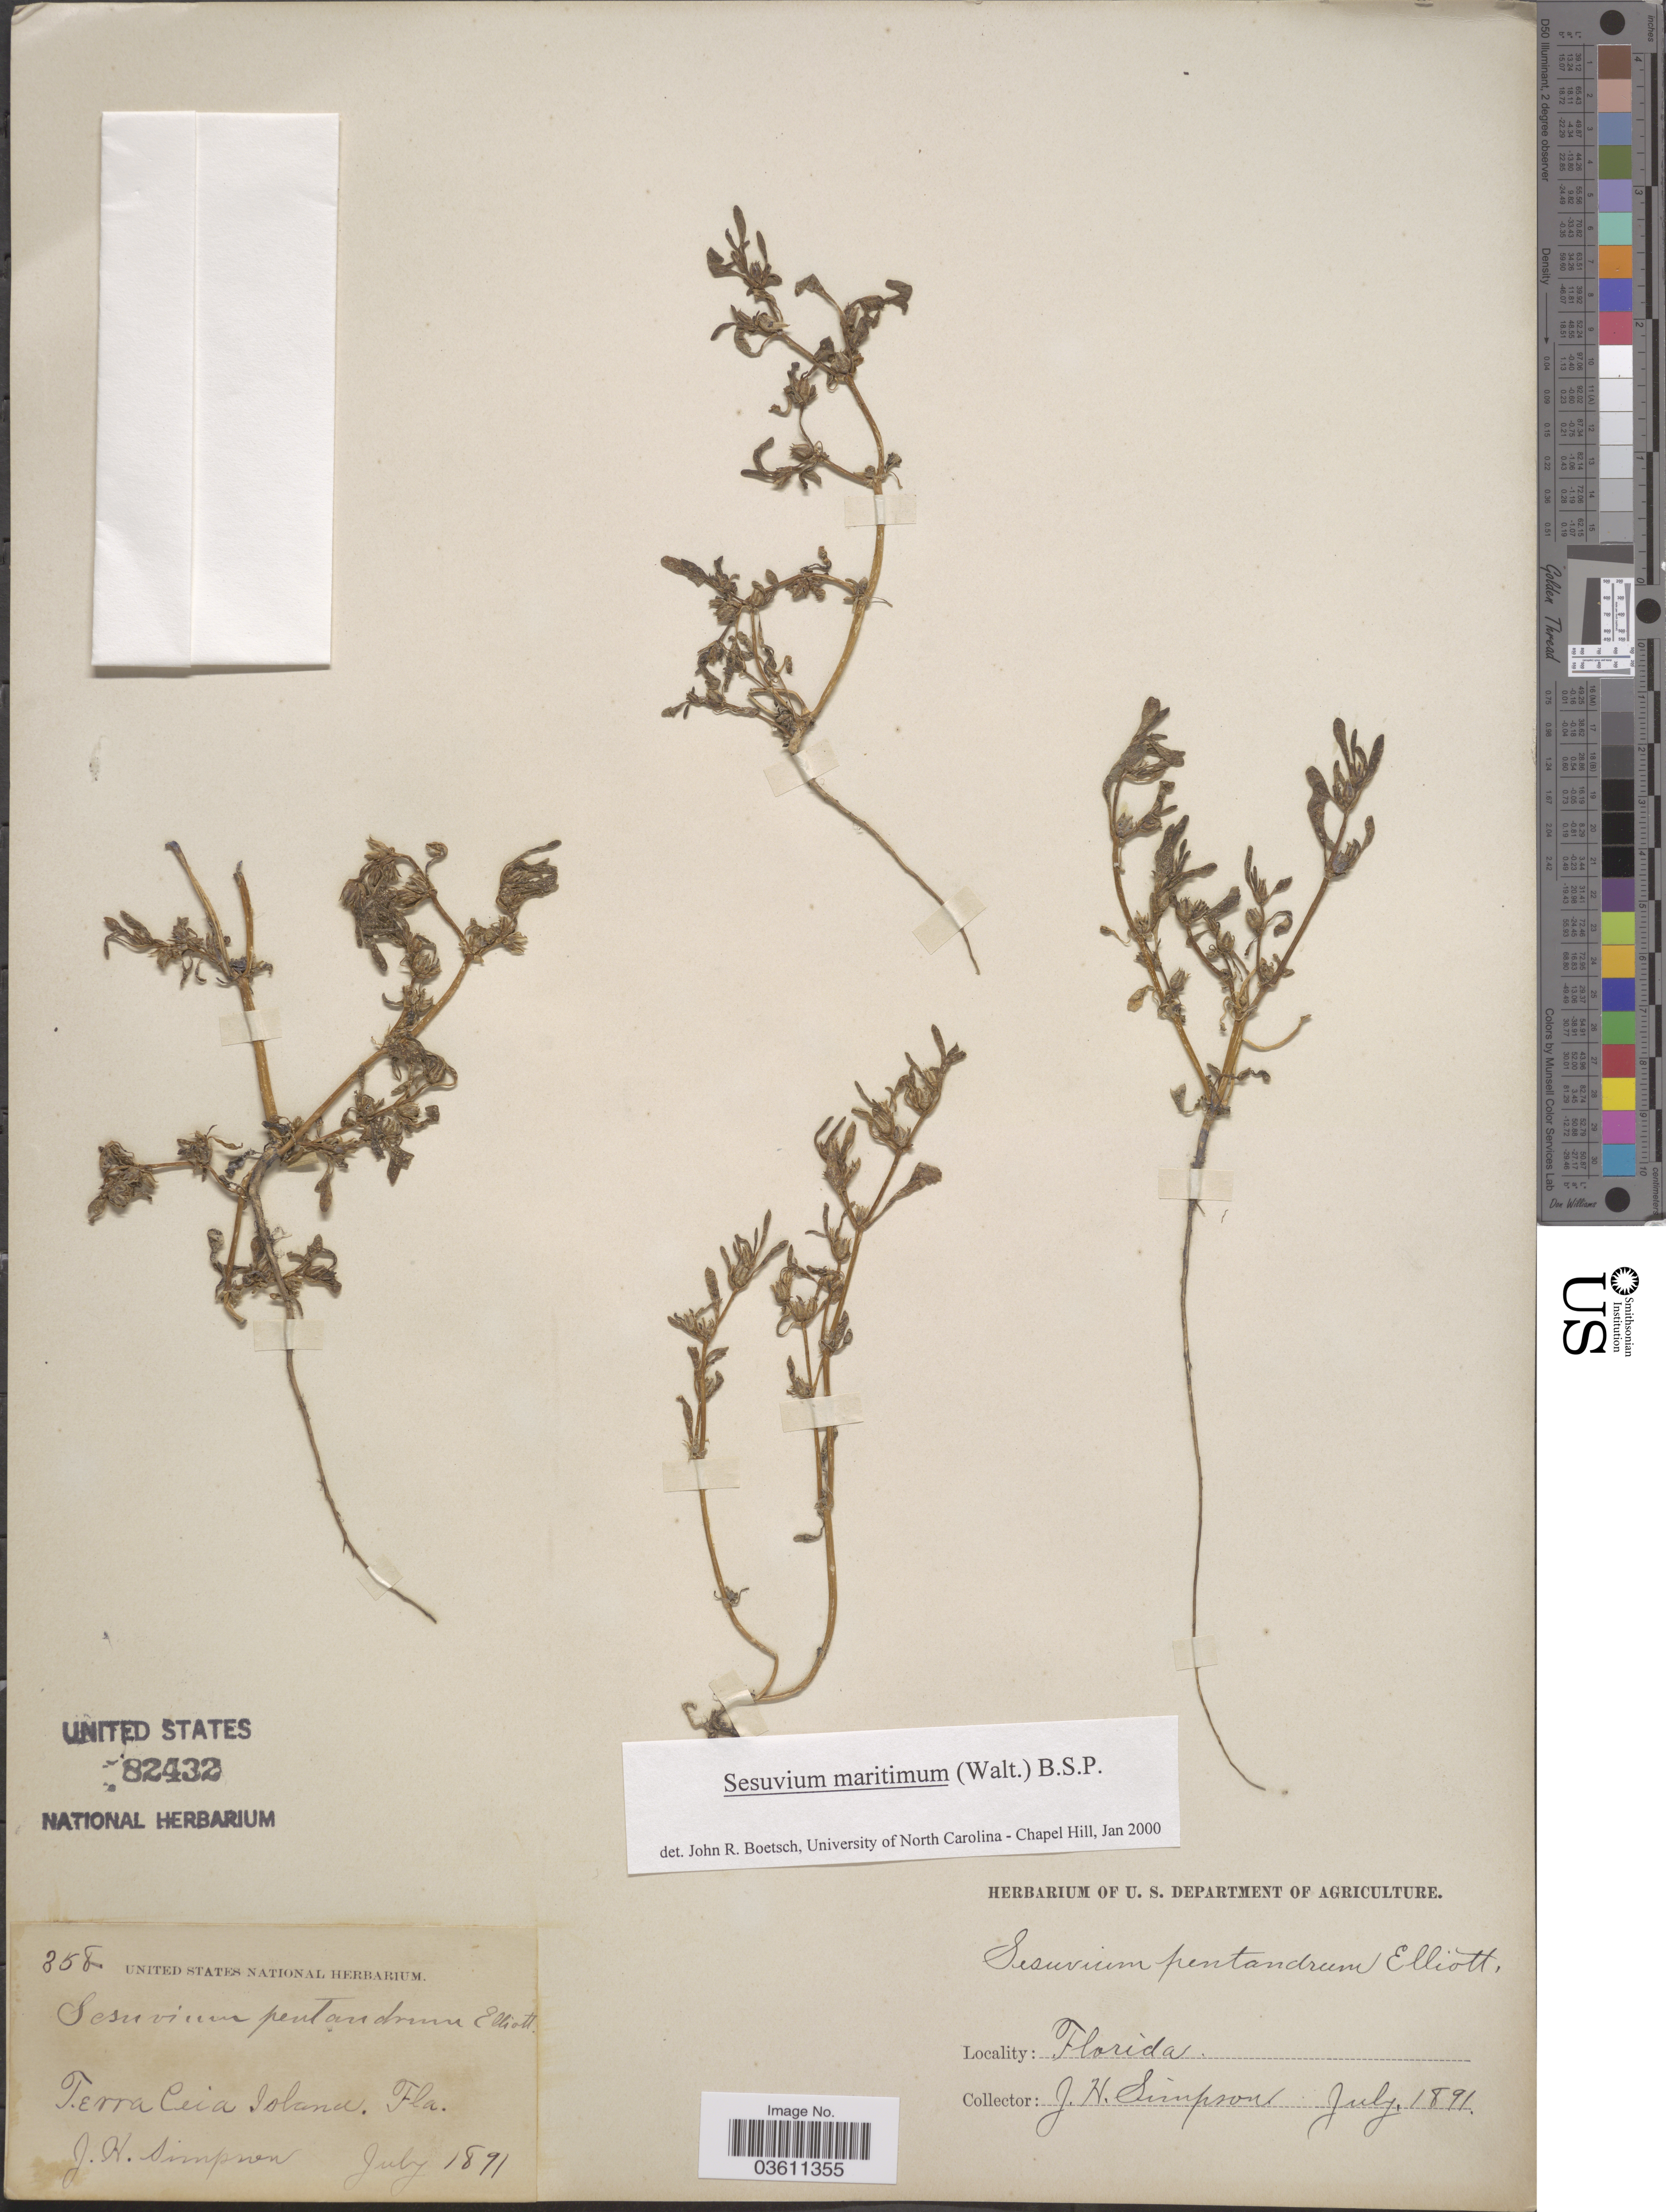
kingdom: Plantae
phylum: Tracheophyta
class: Magnoliopsida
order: Caryophyllales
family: Aizoaceae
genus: Sesuvium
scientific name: Sesuvium maritimum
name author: (Walter) Britton, Stearns & Poggenb.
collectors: J. H. Simpson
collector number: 358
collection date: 1891-07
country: United States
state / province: Florida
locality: Terra Ceia Island.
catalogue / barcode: US 82432